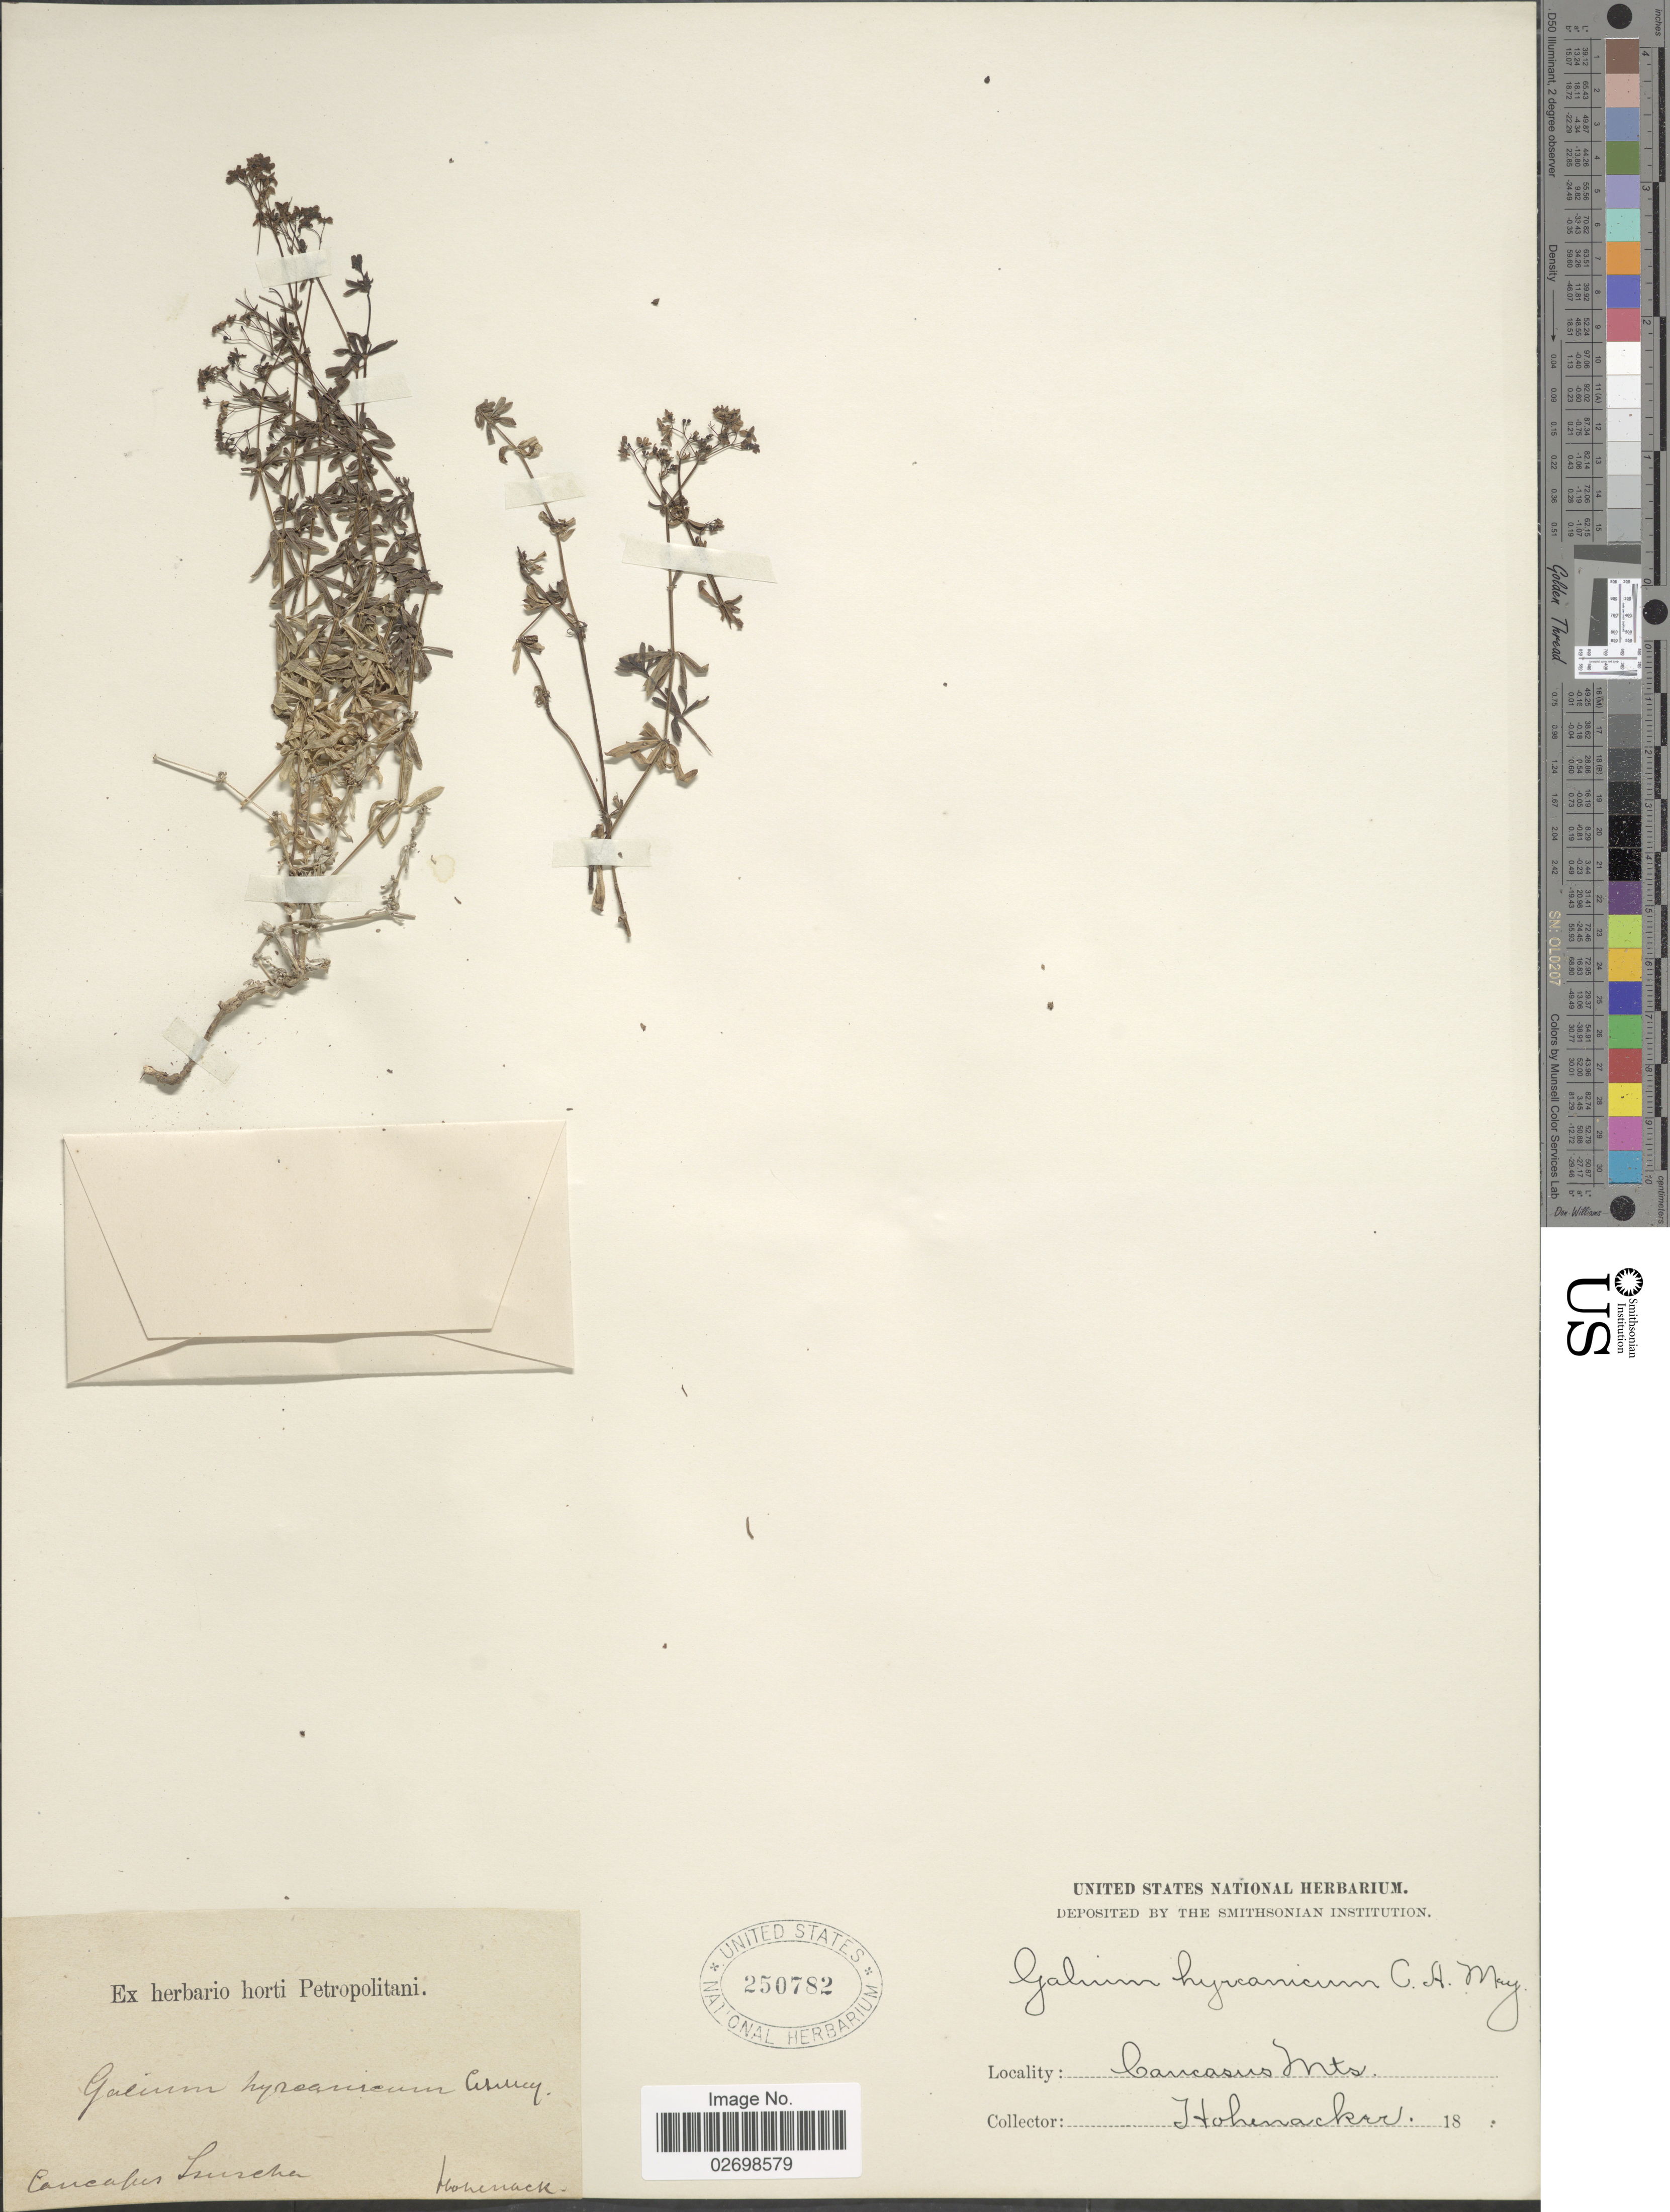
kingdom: Plantae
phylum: Tracheophyta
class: Magnoliopsida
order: Gentianales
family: Rubiaceae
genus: Galium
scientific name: Galium hyrcanicum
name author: C.A. Mey.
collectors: Hohenacker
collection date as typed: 18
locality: Caucasus Mts., Caucasus Szucher [interpreted]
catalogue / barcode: US 250782